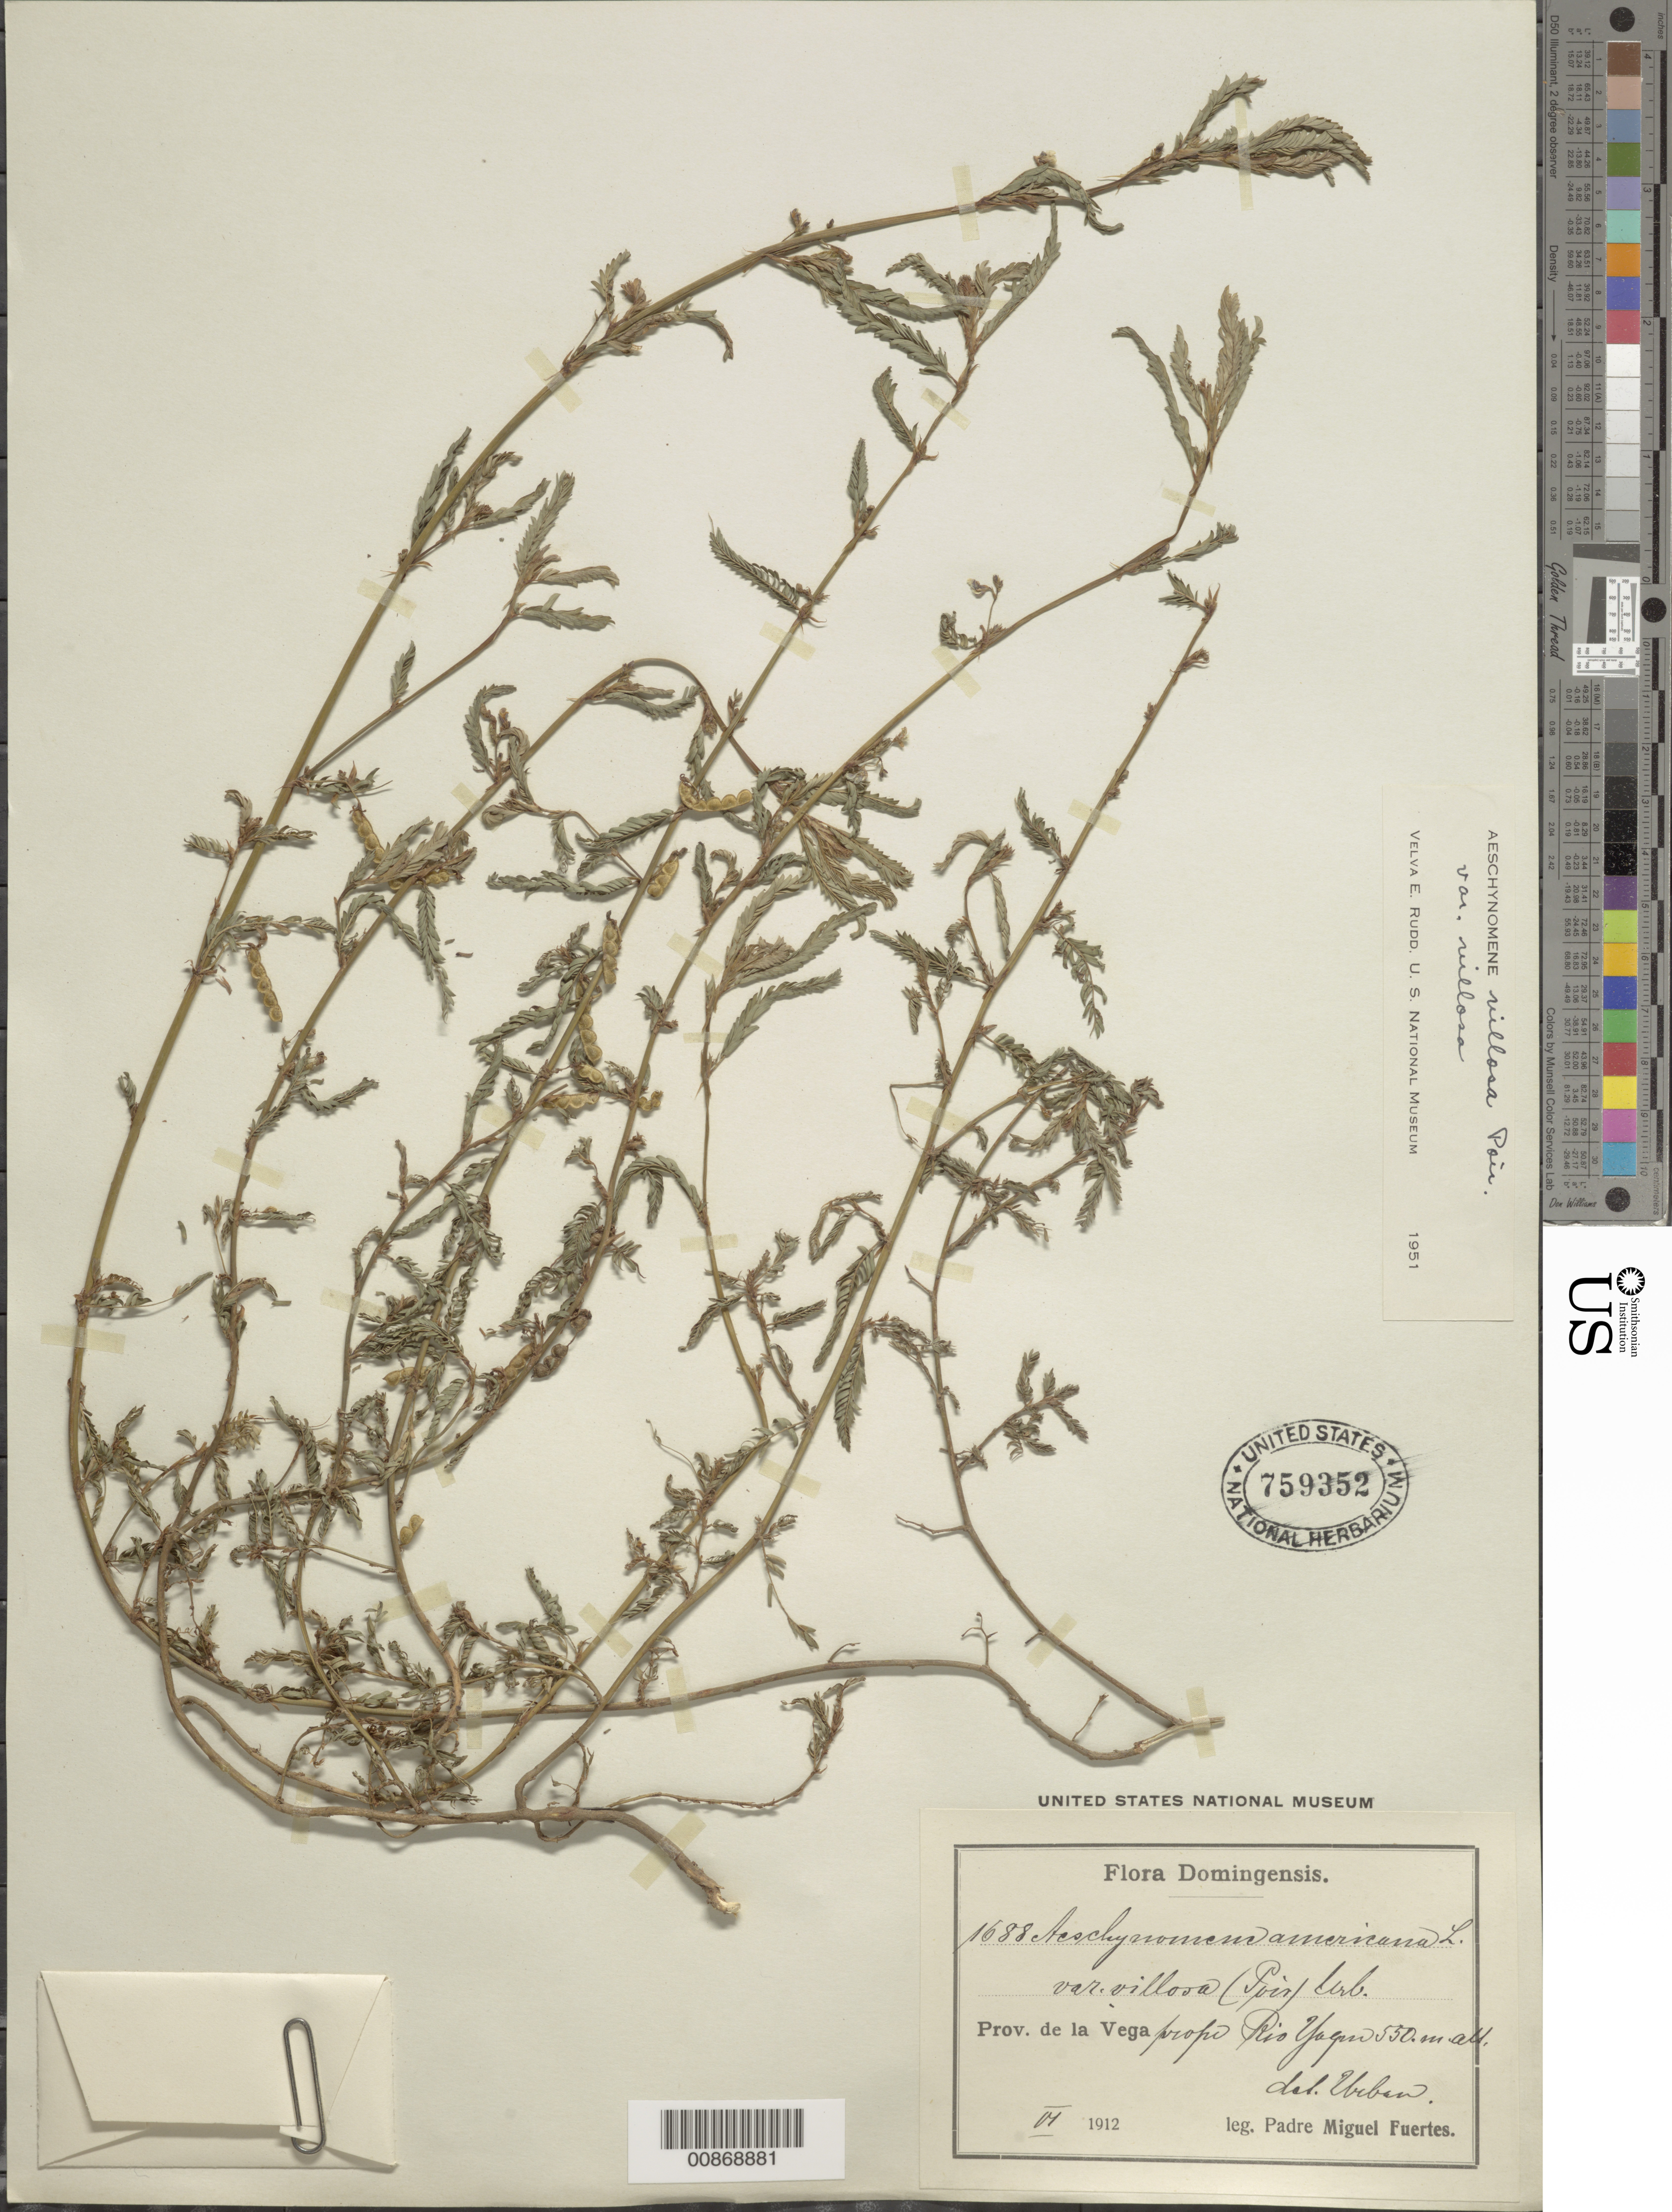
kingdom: Plantae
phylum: Tracheophyta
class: Magnoliopsida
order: Fabales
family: Fabaceae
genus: Aeschynomene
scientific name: Aeschynomene villosa var. villosa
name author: Poir.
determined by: Rudd, V. E.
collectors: M. D. Fuertes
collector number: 1688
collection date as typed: Jun 1912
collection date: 1912-06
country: Dominican Republic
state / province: La Vega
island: Hispaniola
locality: Prope Río Yaque.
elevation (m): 550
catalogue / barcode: US 759352